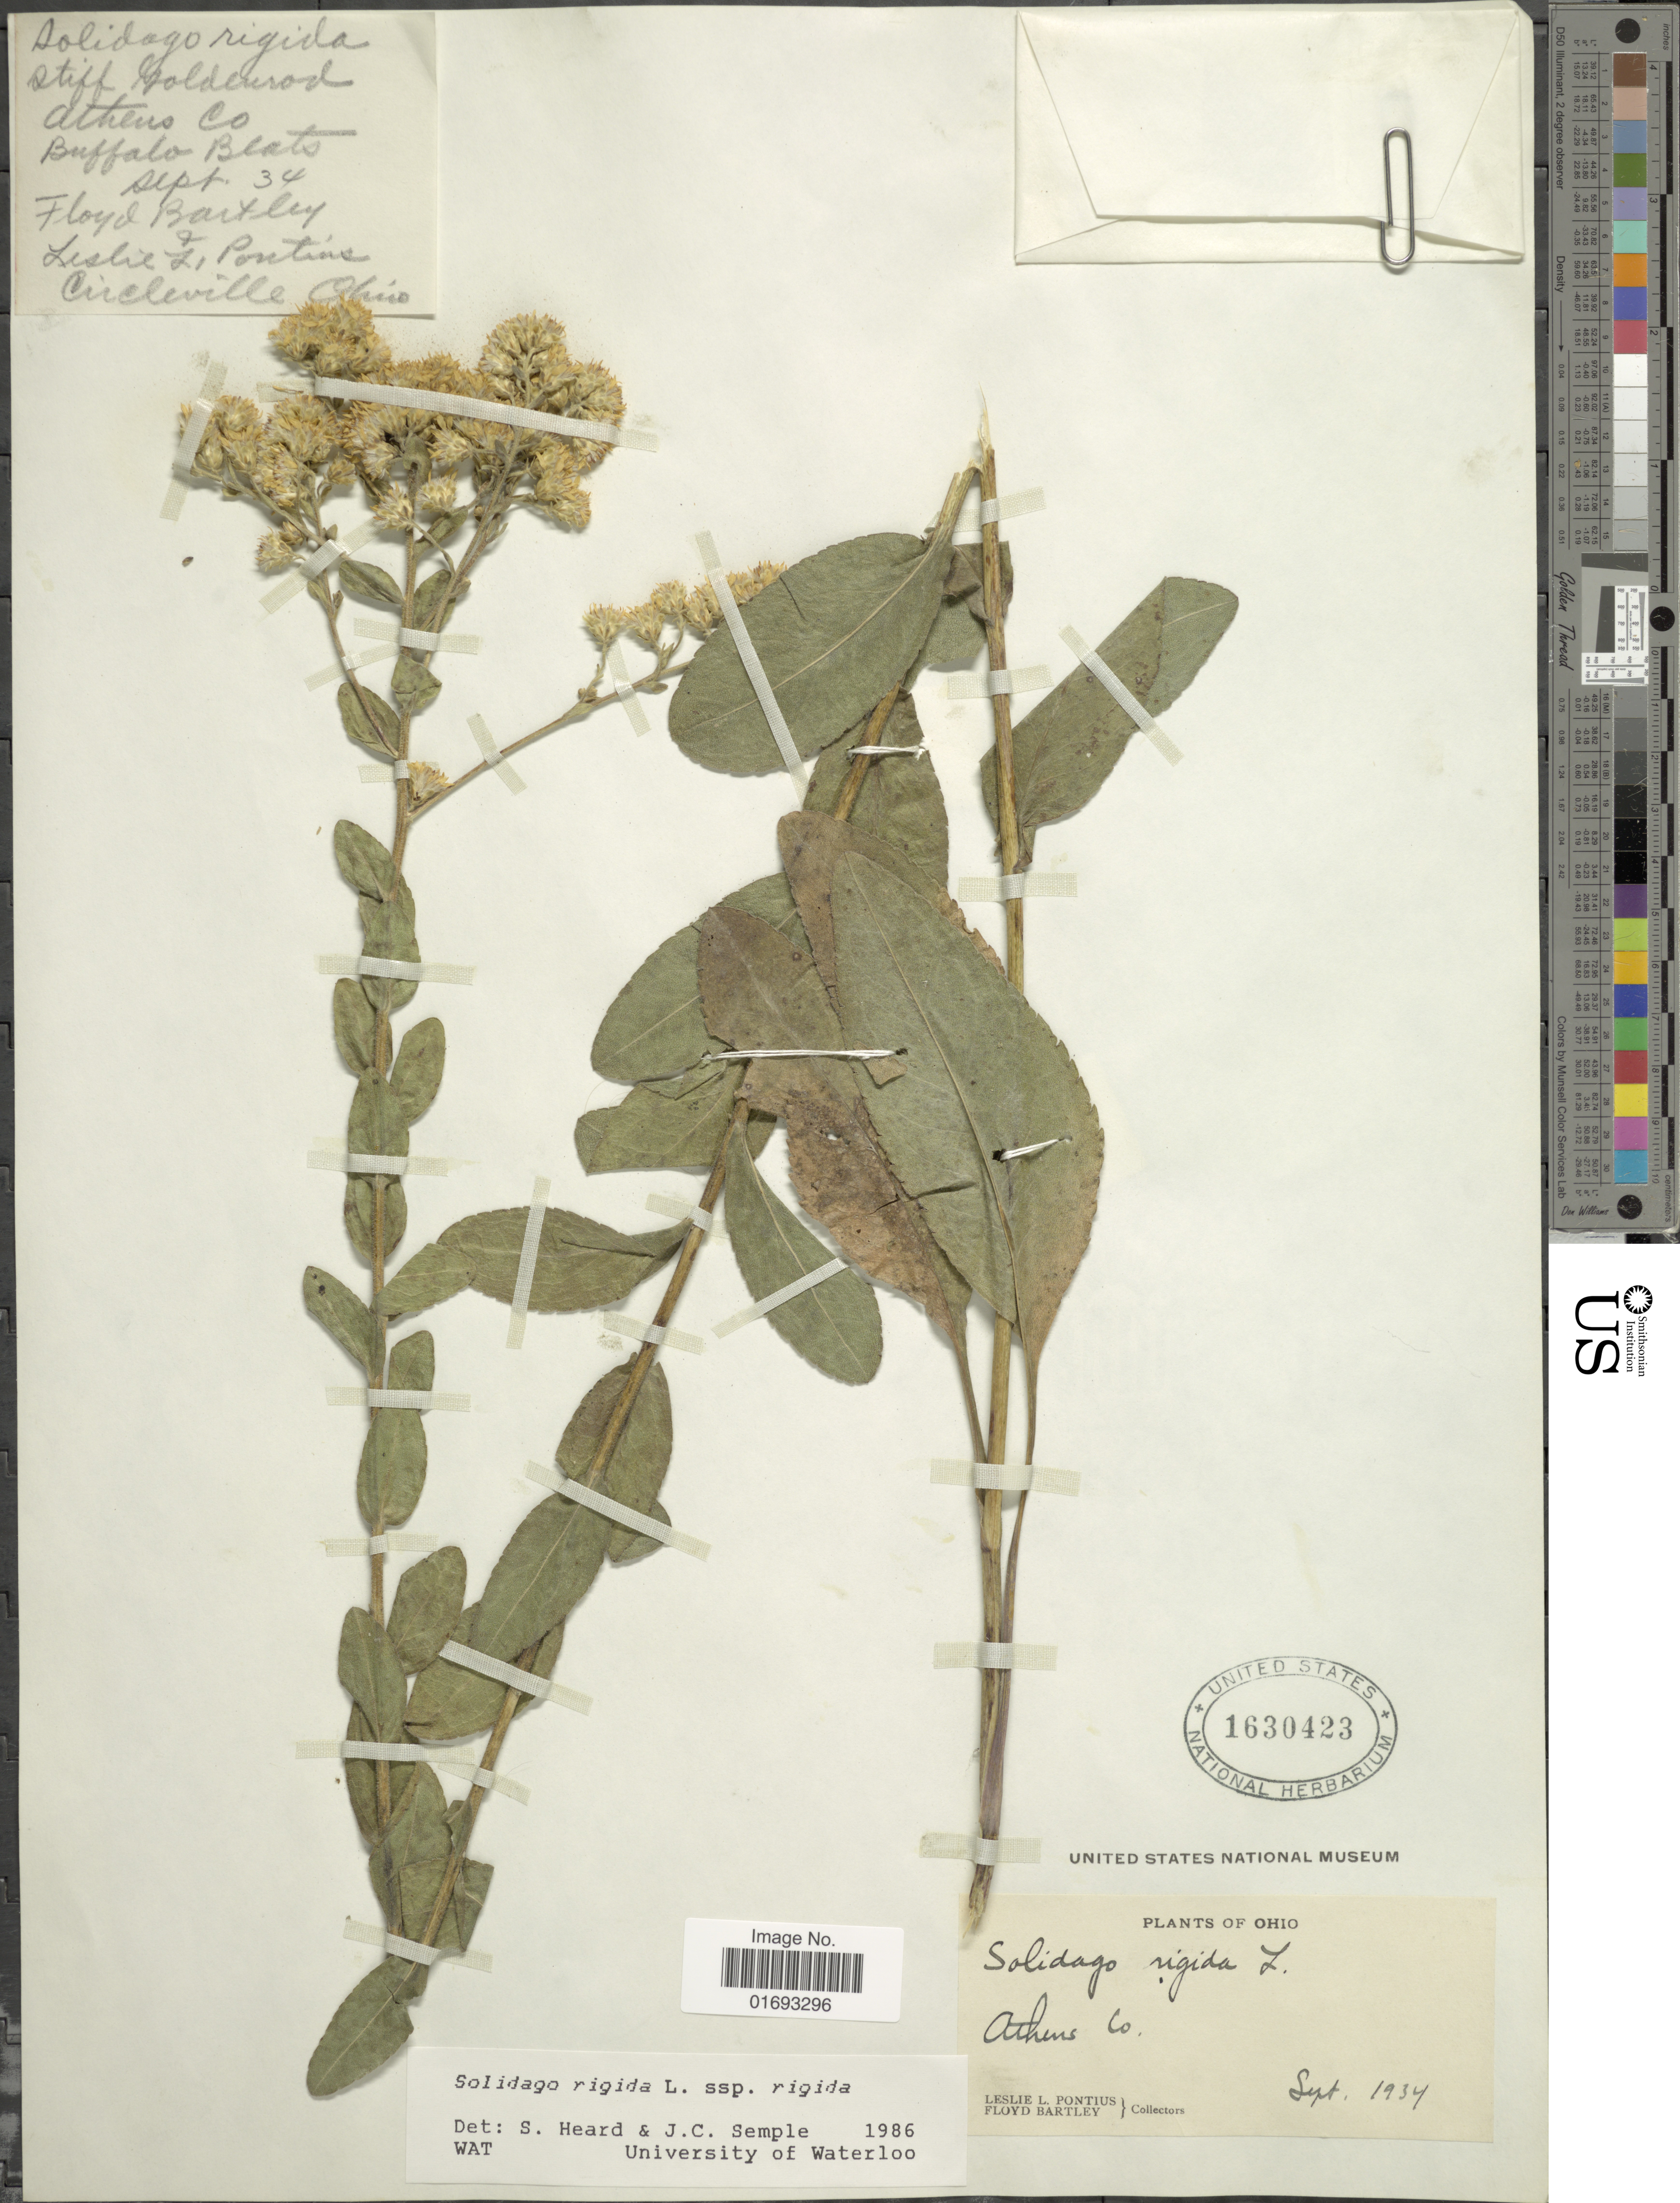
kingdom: Plantae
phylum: Tracheophyta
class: Magnoliopsida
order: Asterales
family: Asteraceae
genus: Oligoneuron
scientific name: Oligoneuron rigidum var. rigidum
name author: (L.) Small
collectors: L. Pontius & F. Bartley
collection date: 1934-09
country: United States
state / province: Ohio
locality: Athens Co.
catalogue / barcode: US 1630423